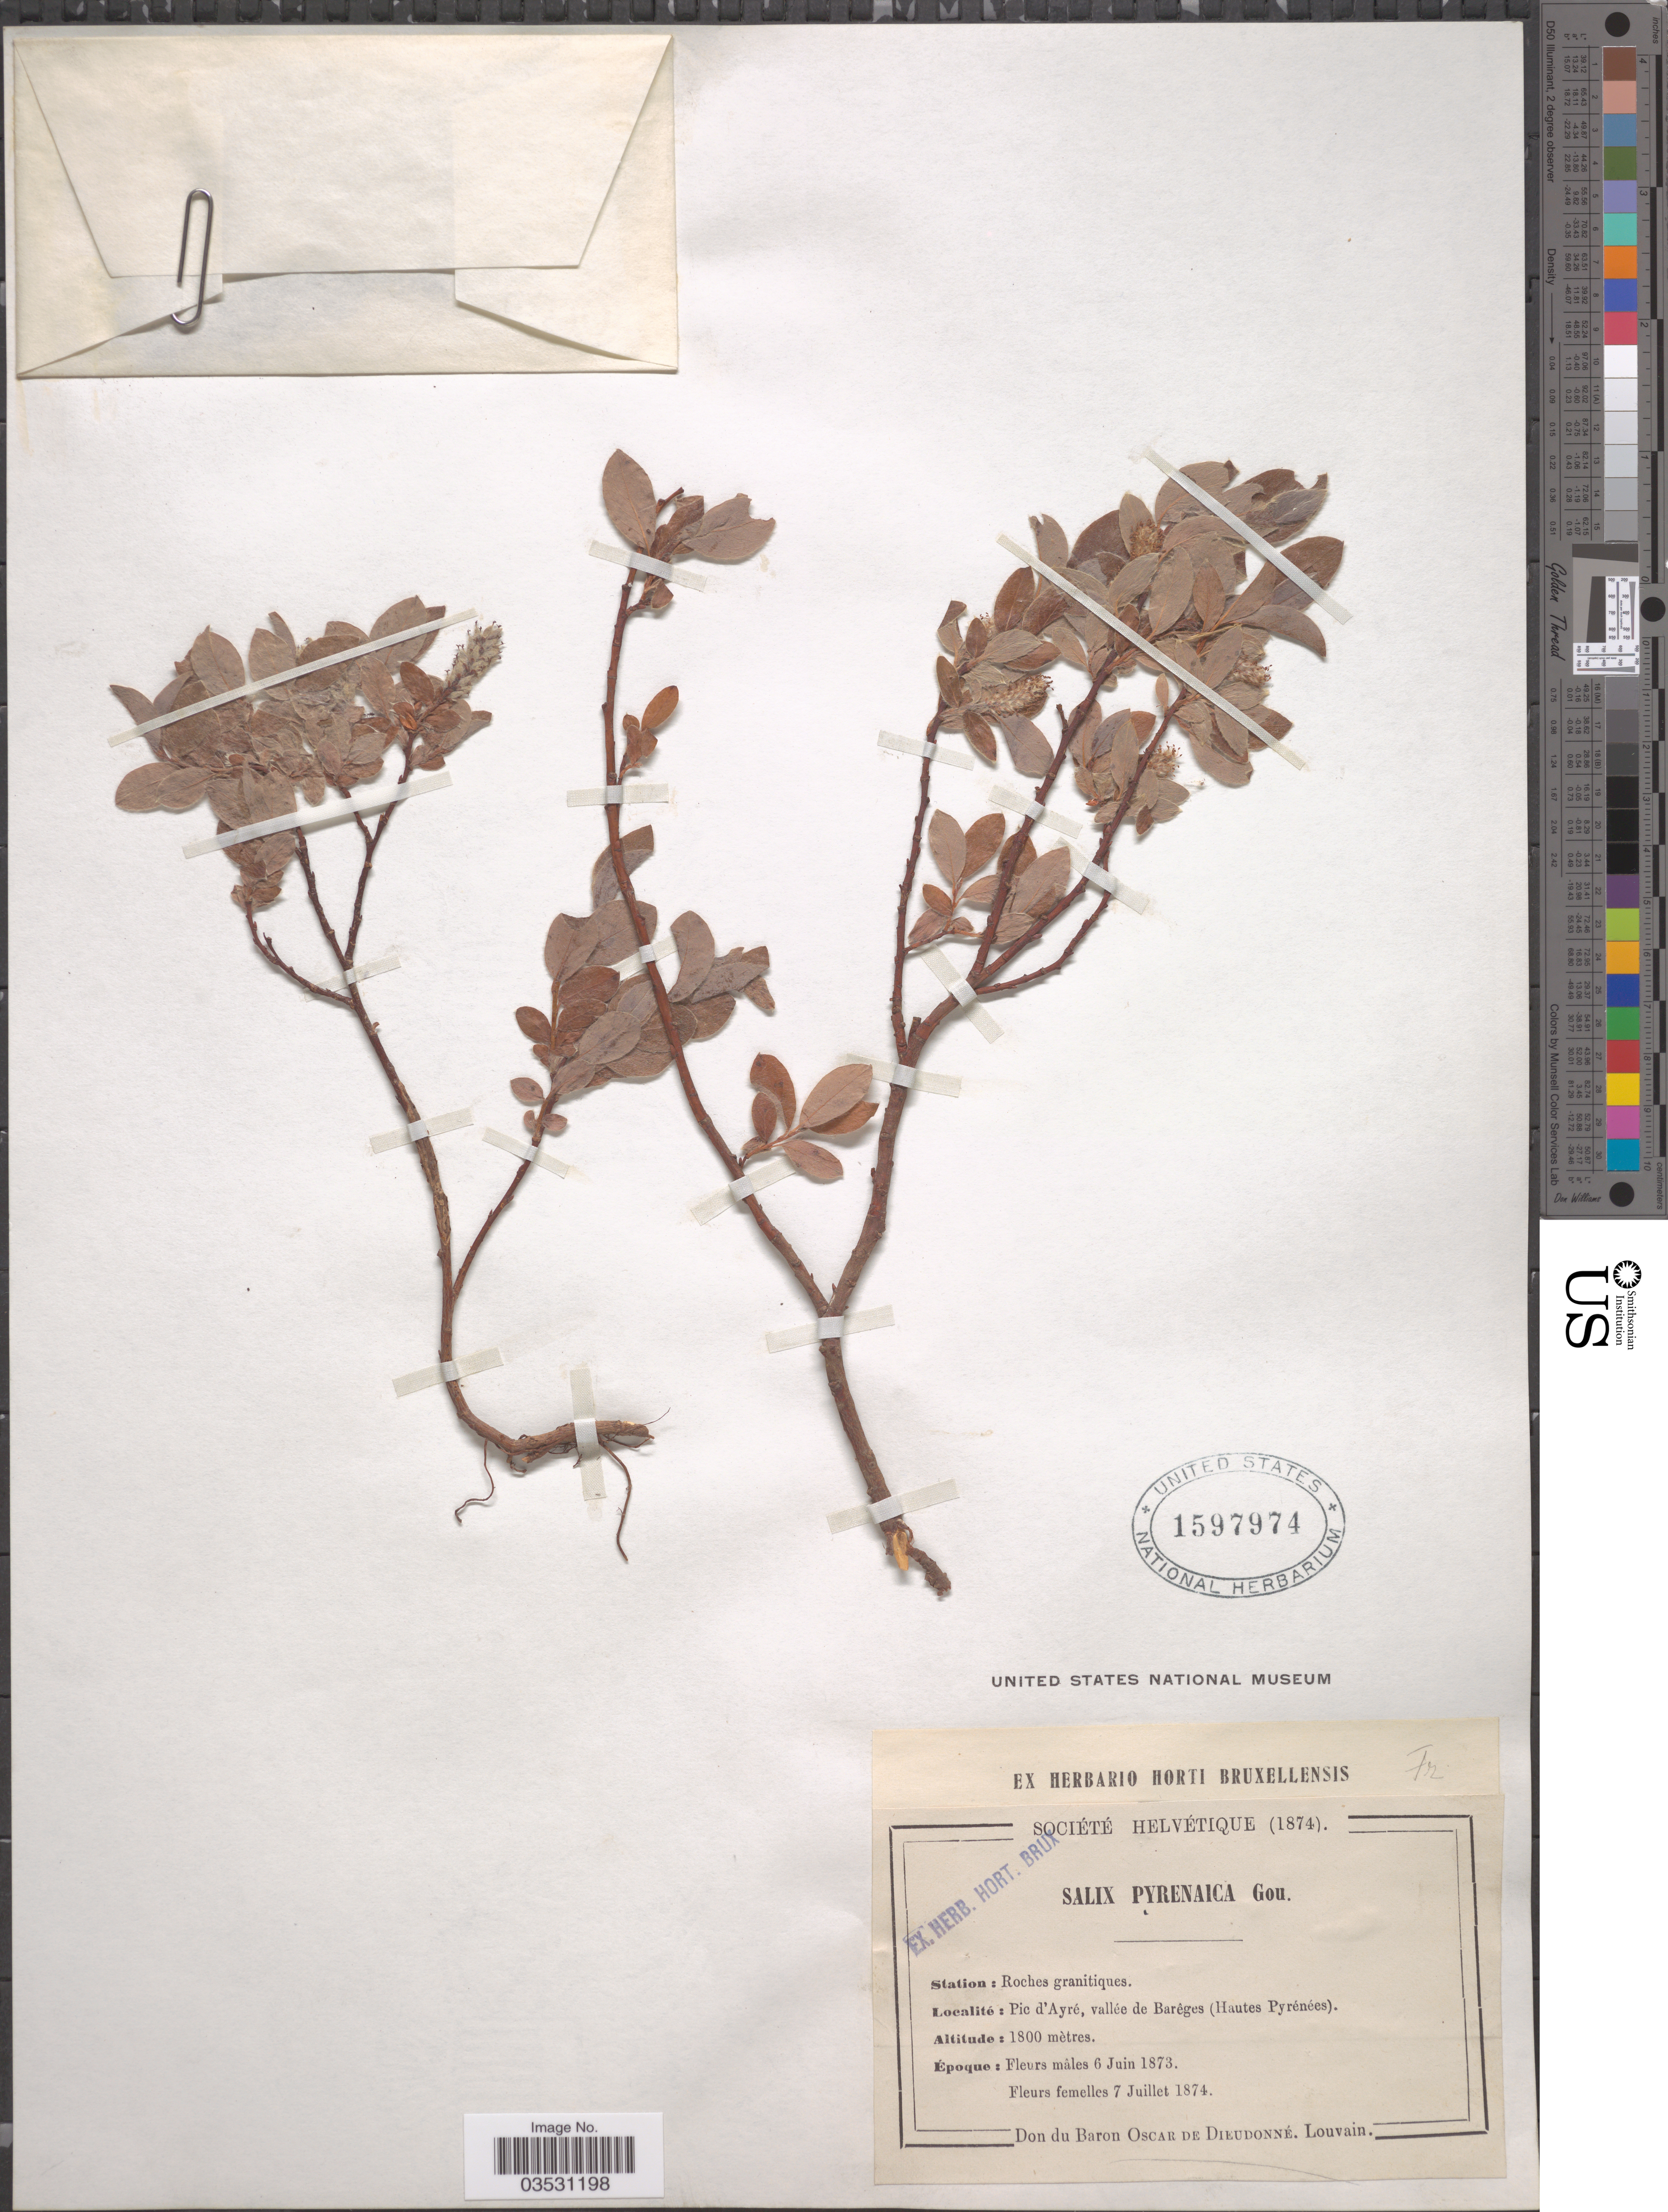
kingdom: Plantae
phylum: Tracheophyta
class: Magnoliopsida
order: Malpighiales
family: Salicaceae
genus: Salix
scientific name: Salix pyrenaica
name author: Gouan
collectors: D. Dieudonné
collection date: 1873-06-06/1874-07-07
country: France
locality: Pic d'Ayré, vallée de Barêges (Hautes Pyrénées).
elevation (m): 1800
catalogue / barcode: US 1597974